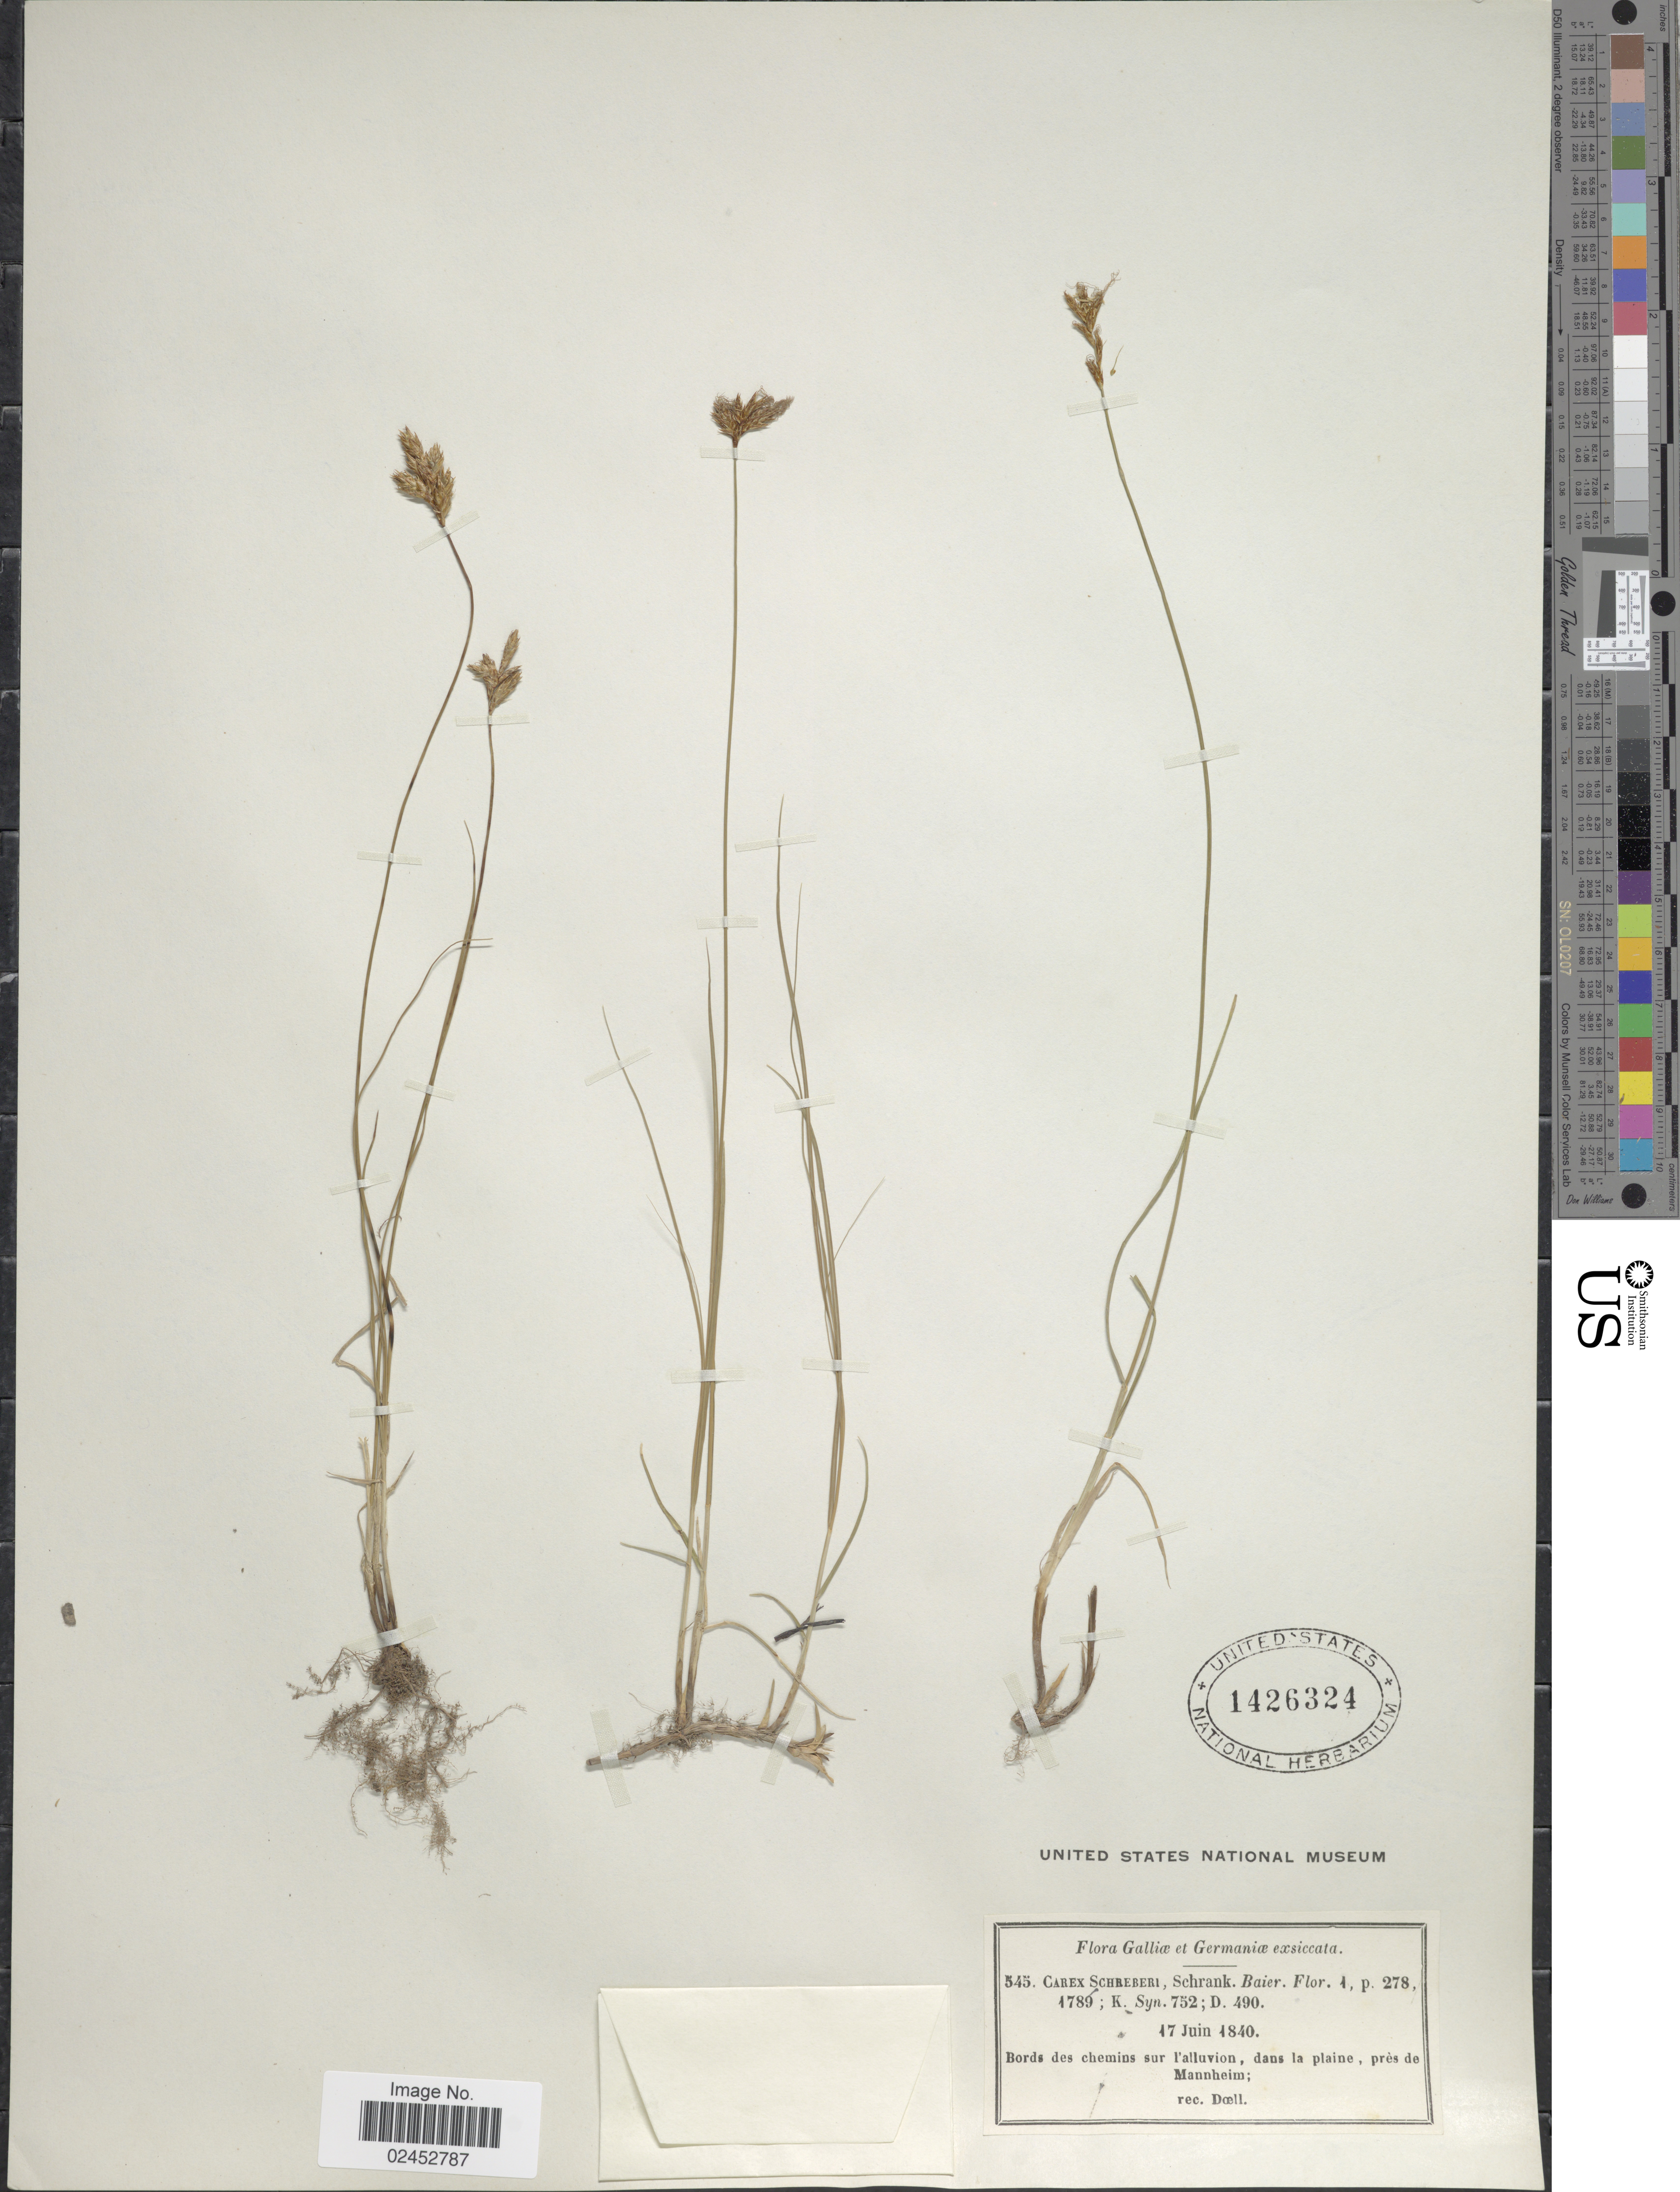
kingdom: Plantae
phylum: Tracheophyta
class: Liliopsida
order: Poales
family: Cyperaceae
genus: Carex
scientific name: Carex praecox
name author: Schreb.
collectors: Doell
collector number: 545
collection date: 1840-06-17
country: Germany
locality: Galliae et Germaniae, Bords des chemins sur l'alluvion, dans la plaine, pres de Mannheim.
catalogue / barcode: US 1426324